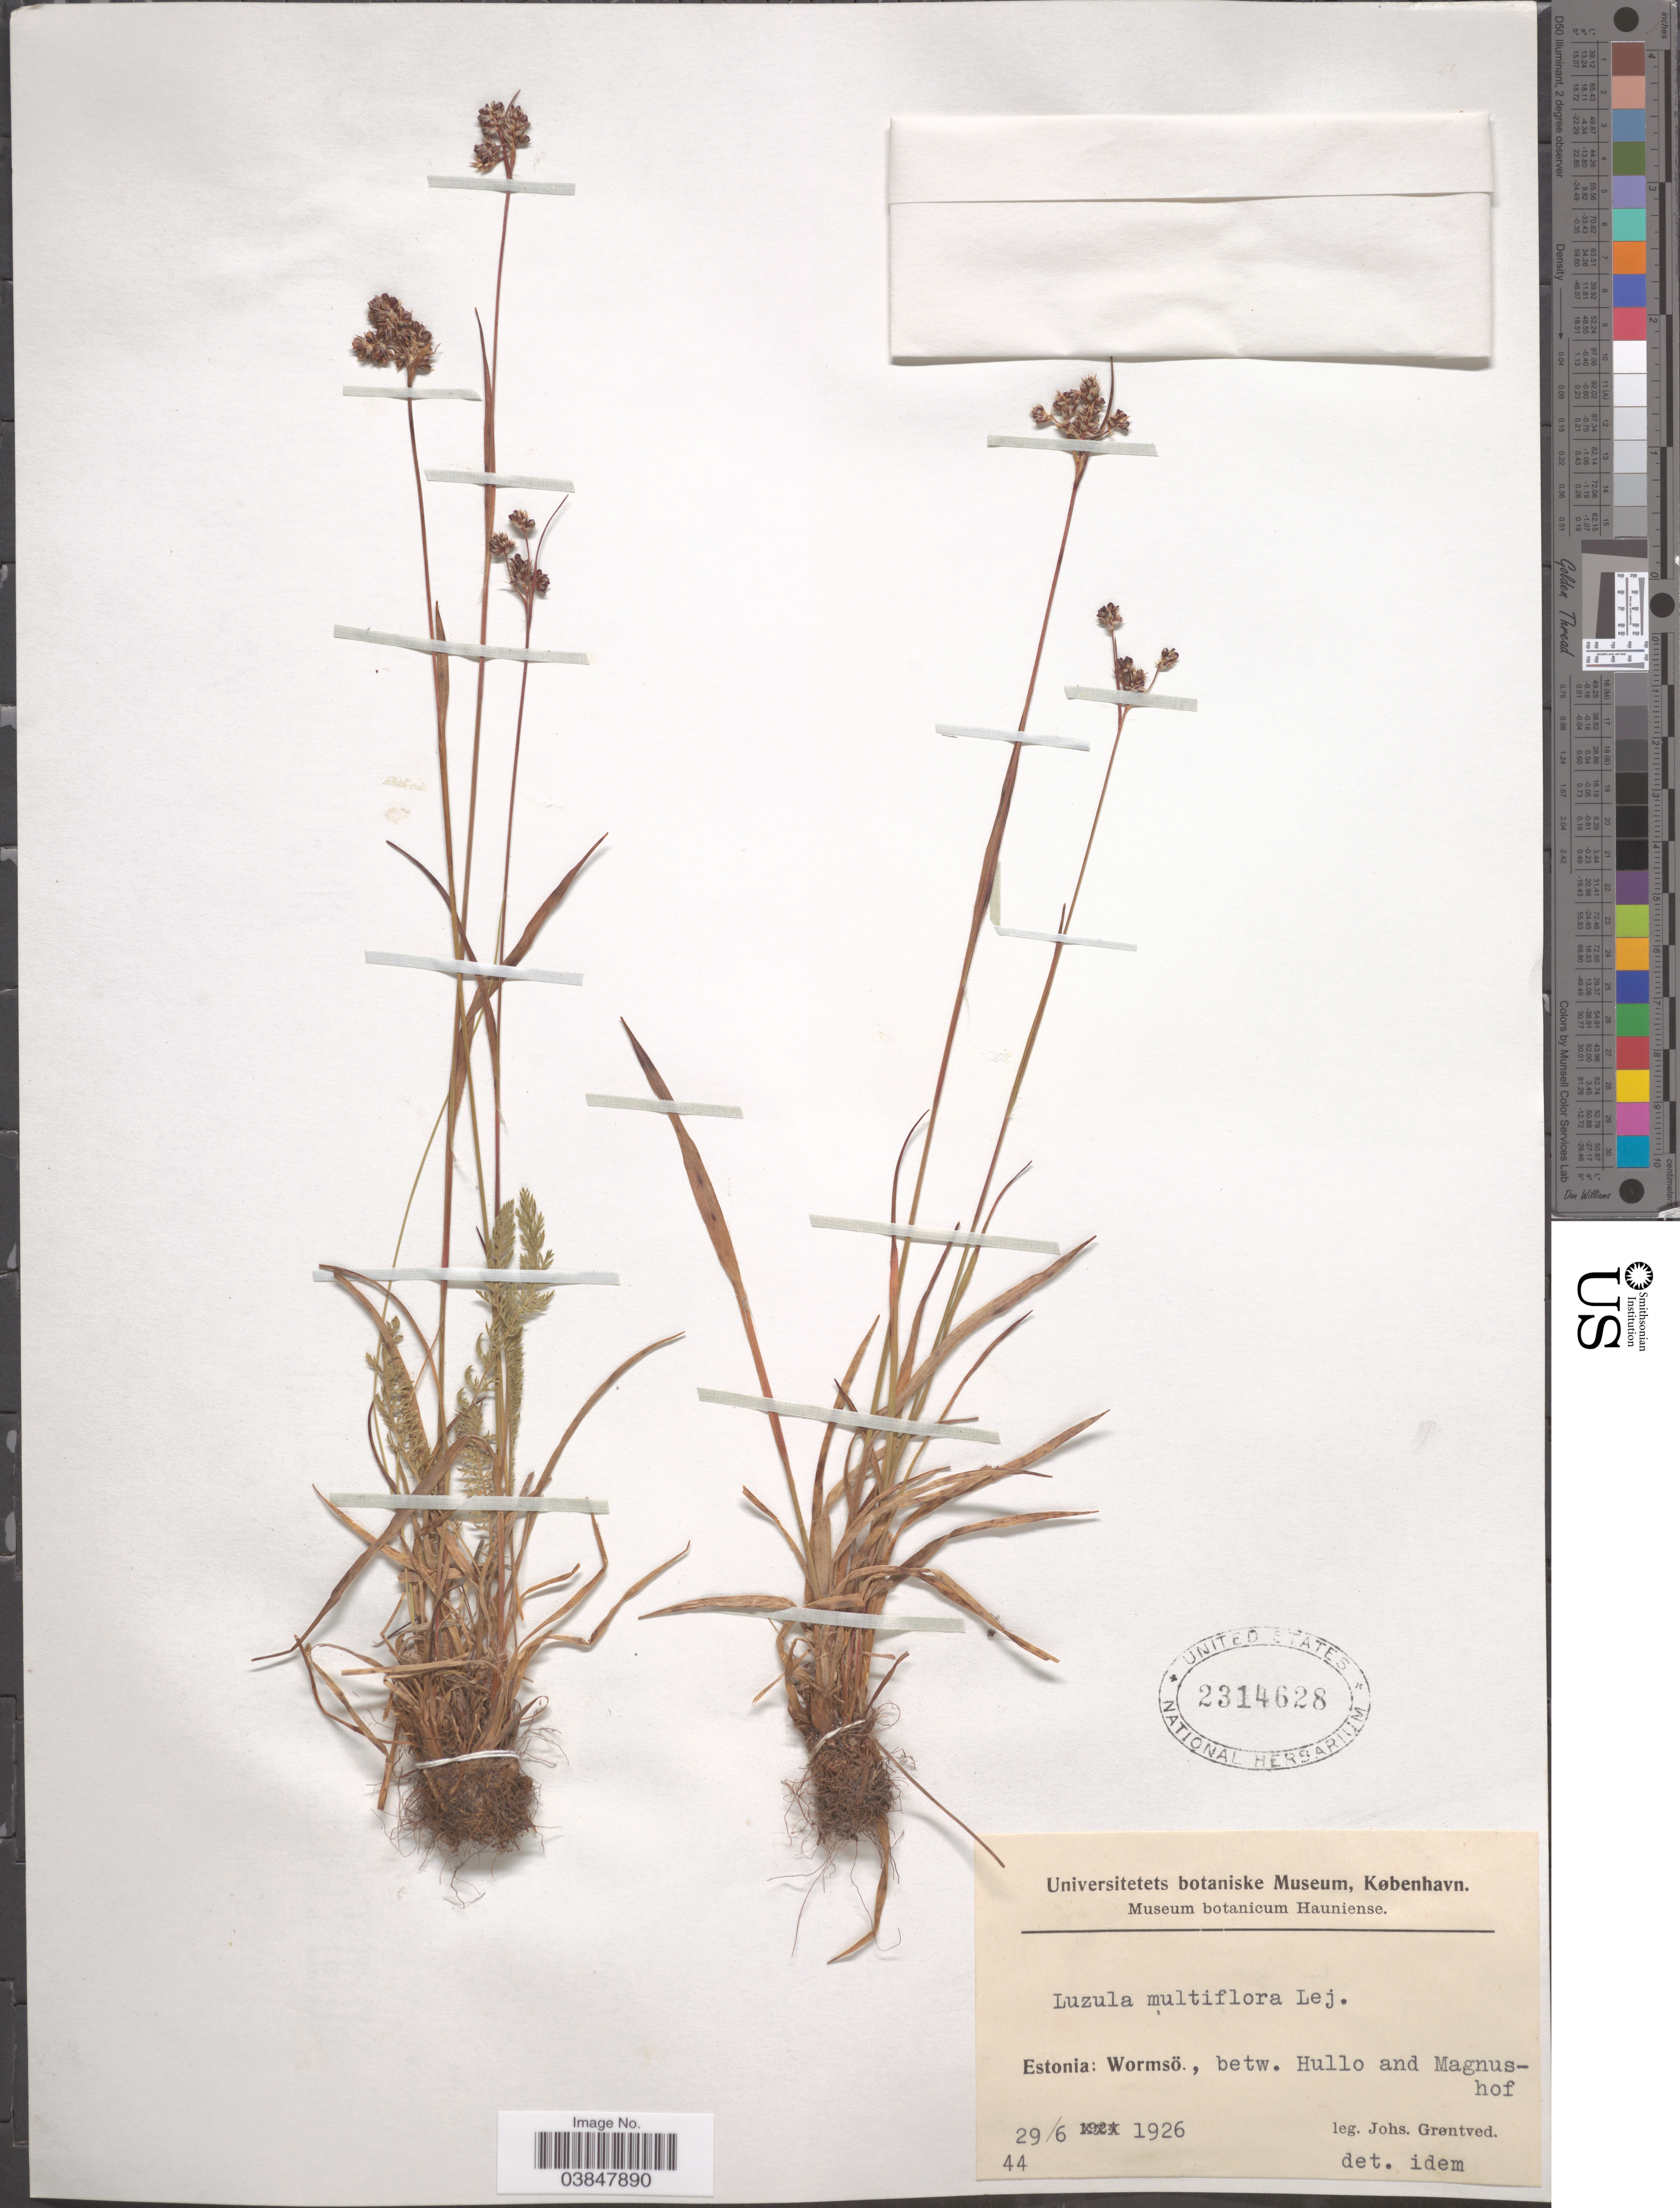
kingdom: Plantae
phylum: Tracheophyta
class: Liliopsida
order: Poales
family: Juncaceae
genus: Luzula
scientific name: Luzula multiflora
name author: (Ehrh.) Lej.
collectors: J. Grøntved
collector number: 44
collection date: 1926-06-29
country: Estonia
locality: Wormsö, betw. Hullo and Magnushof.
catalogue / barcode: US 2314628